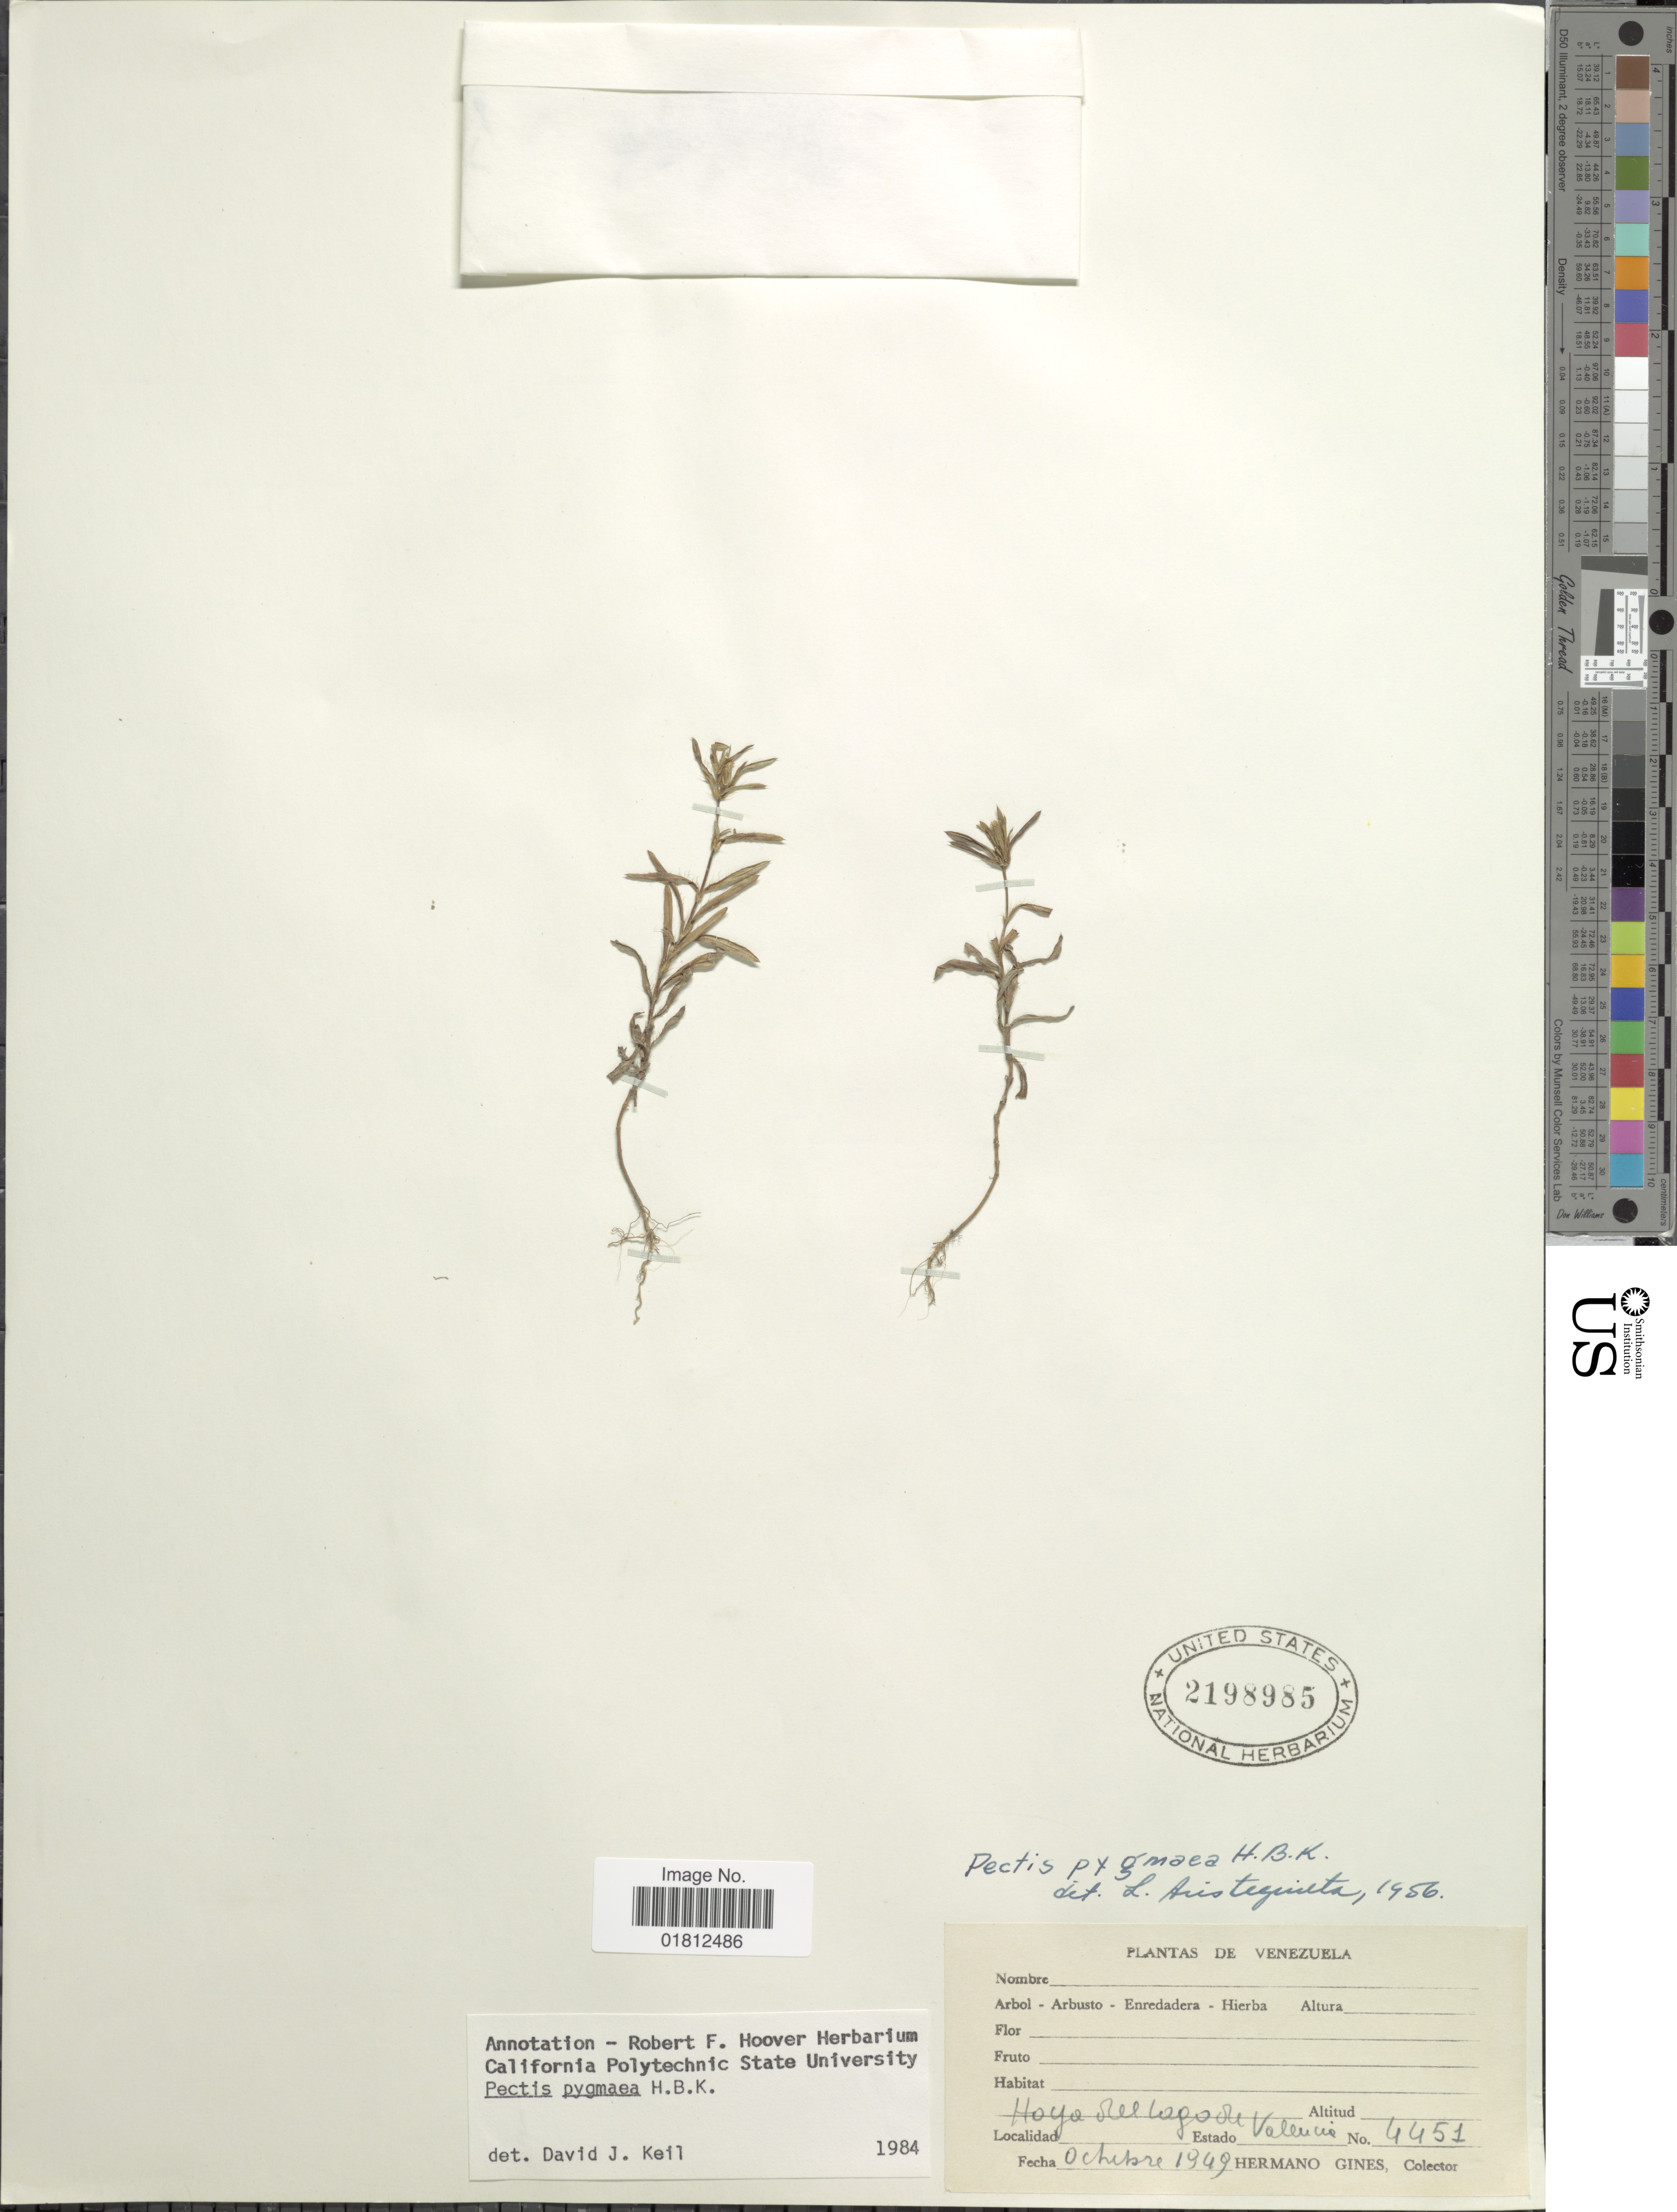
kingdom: Plantae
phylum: Tracheophyta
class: Magnoliopsida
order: Asterales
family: Asteraceae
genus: Pectis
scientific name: Pectis pygmaea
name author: Kunth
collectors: Bro. Gines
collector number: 4451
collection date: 1949-10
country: Venezuela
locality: Hoya del lago de Valencia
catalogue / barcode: US 2198985